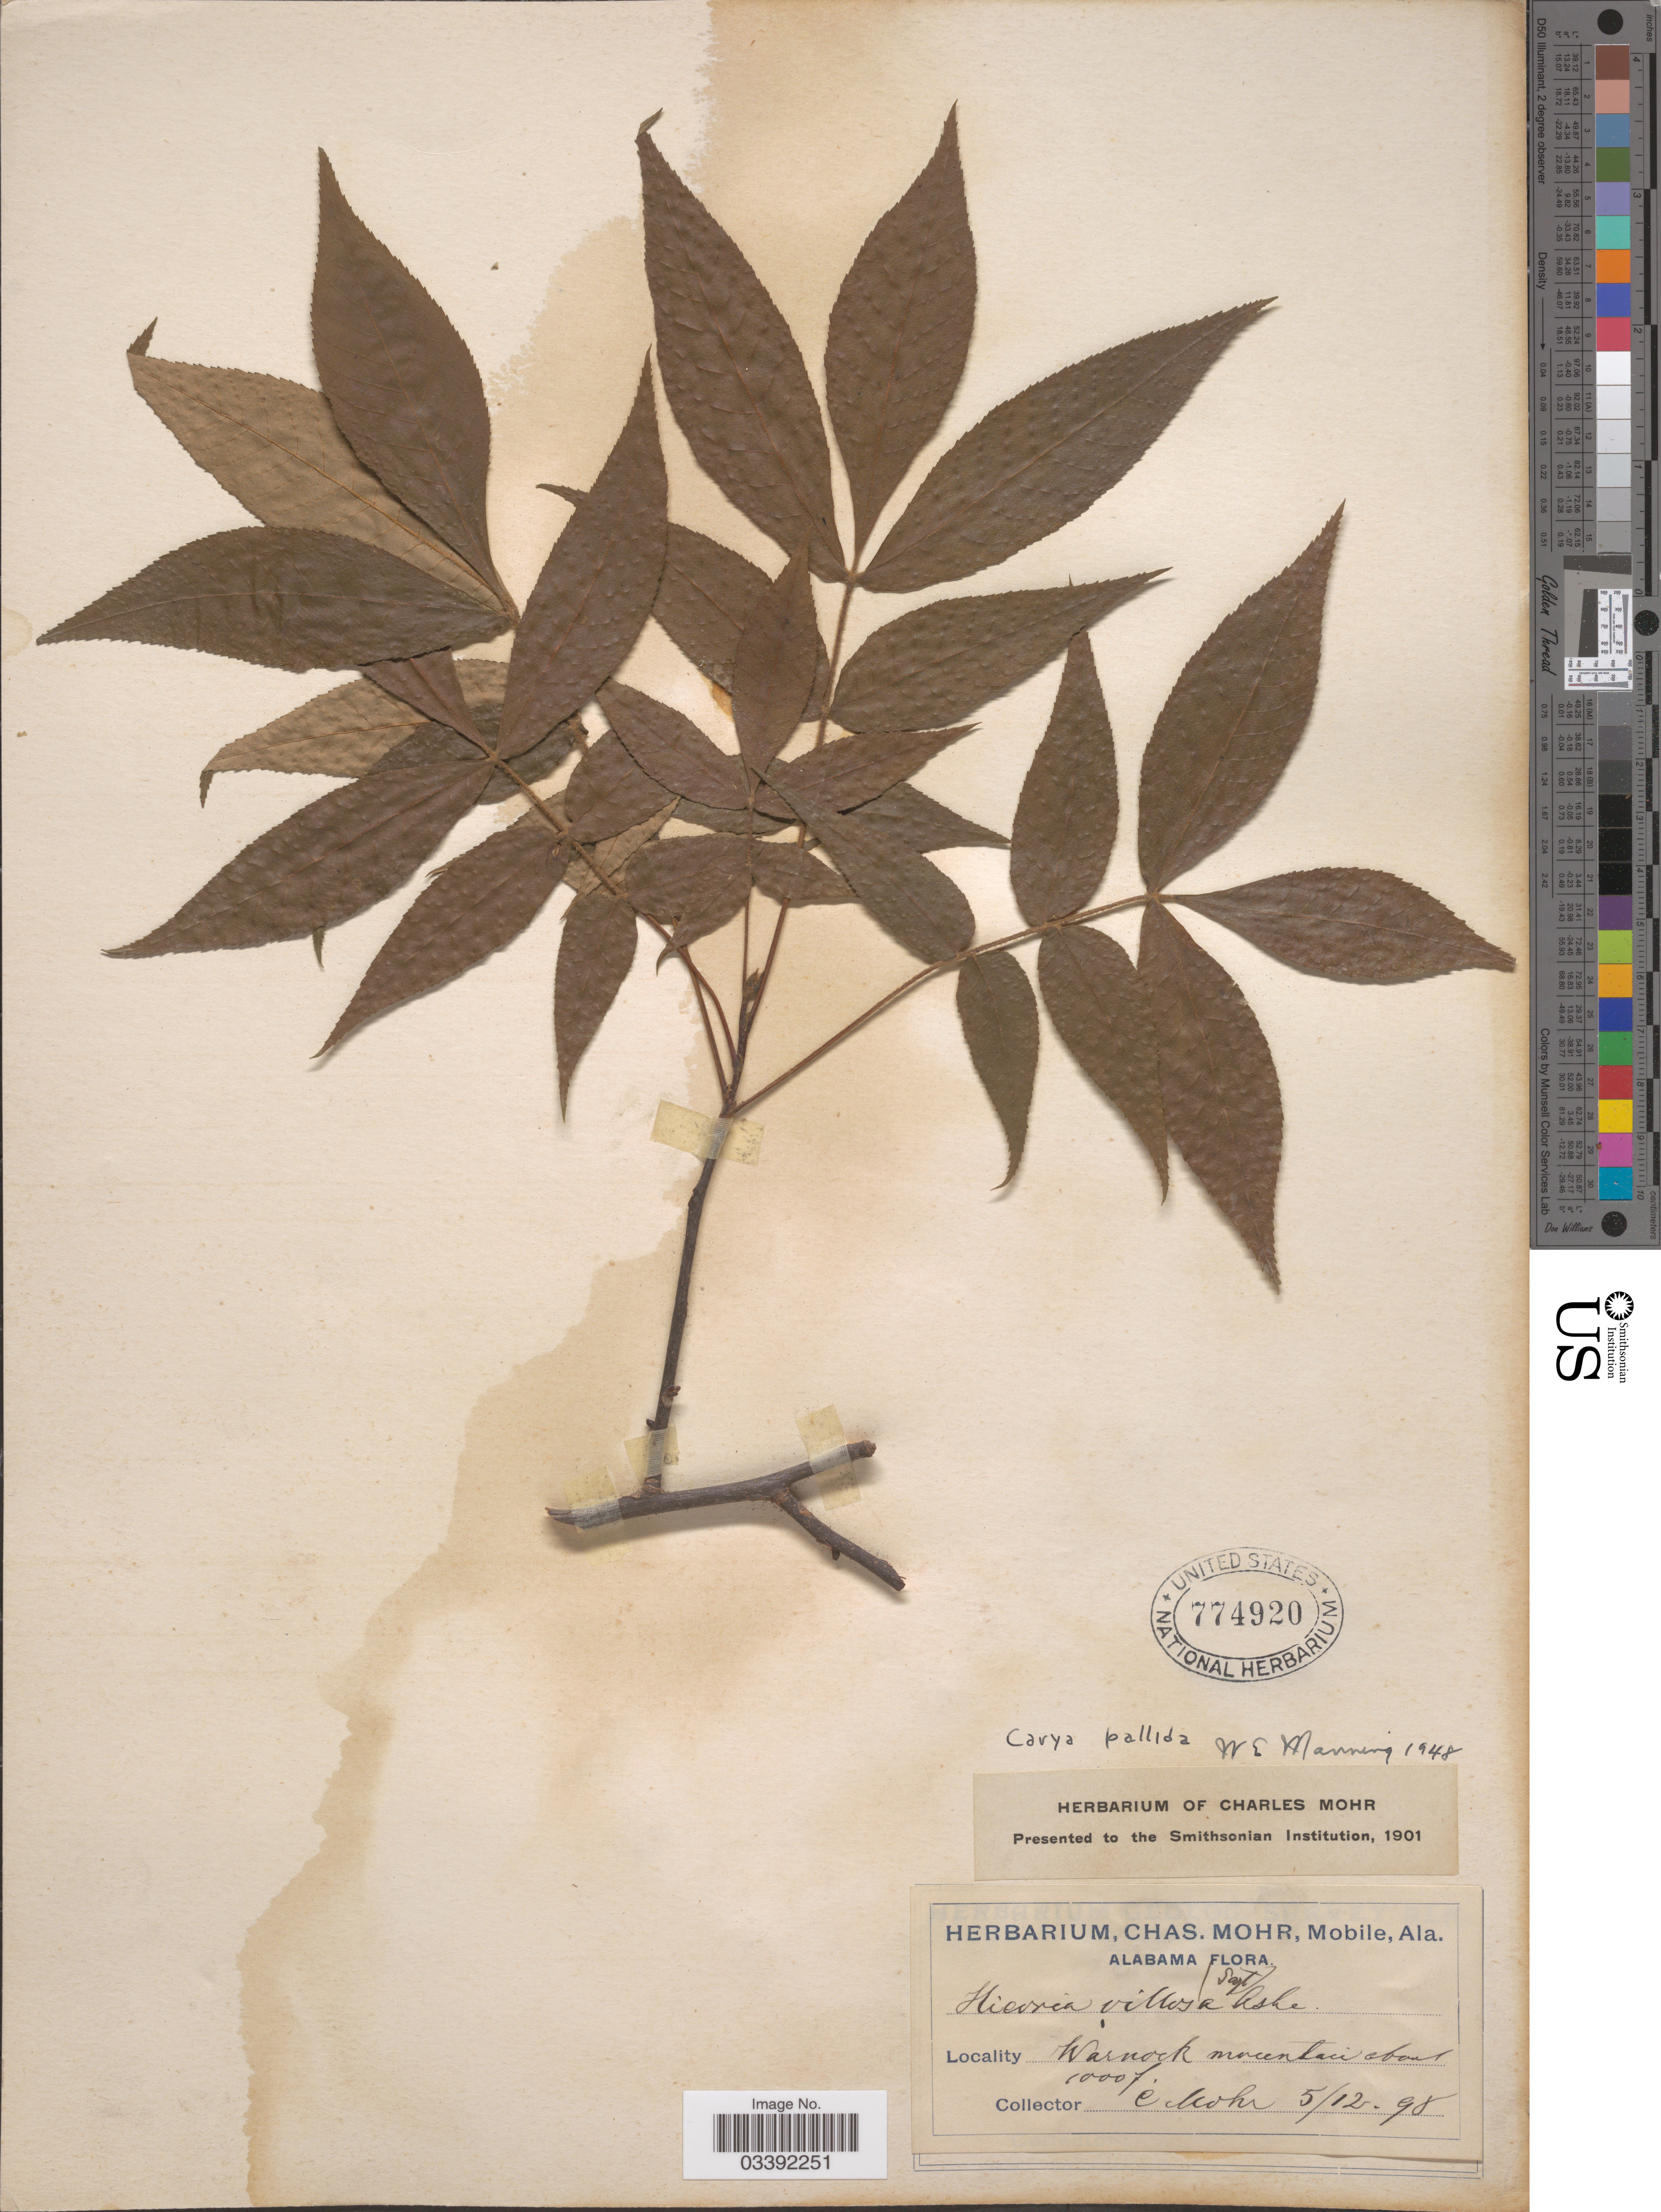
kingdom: Plantae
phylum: Tracheophyta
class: Magnoliopsida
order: Fagales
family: Juglandaceae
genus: Carya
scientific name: Carya pallida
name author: (Ashe) Engl. & Graebner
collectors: Mohr, C. T. (herbarium)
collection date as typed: Transcribed d/m/y: 12/5/98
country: United States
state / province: Alabama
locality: Warnock mountain.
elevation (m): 305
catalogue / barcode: US 774920